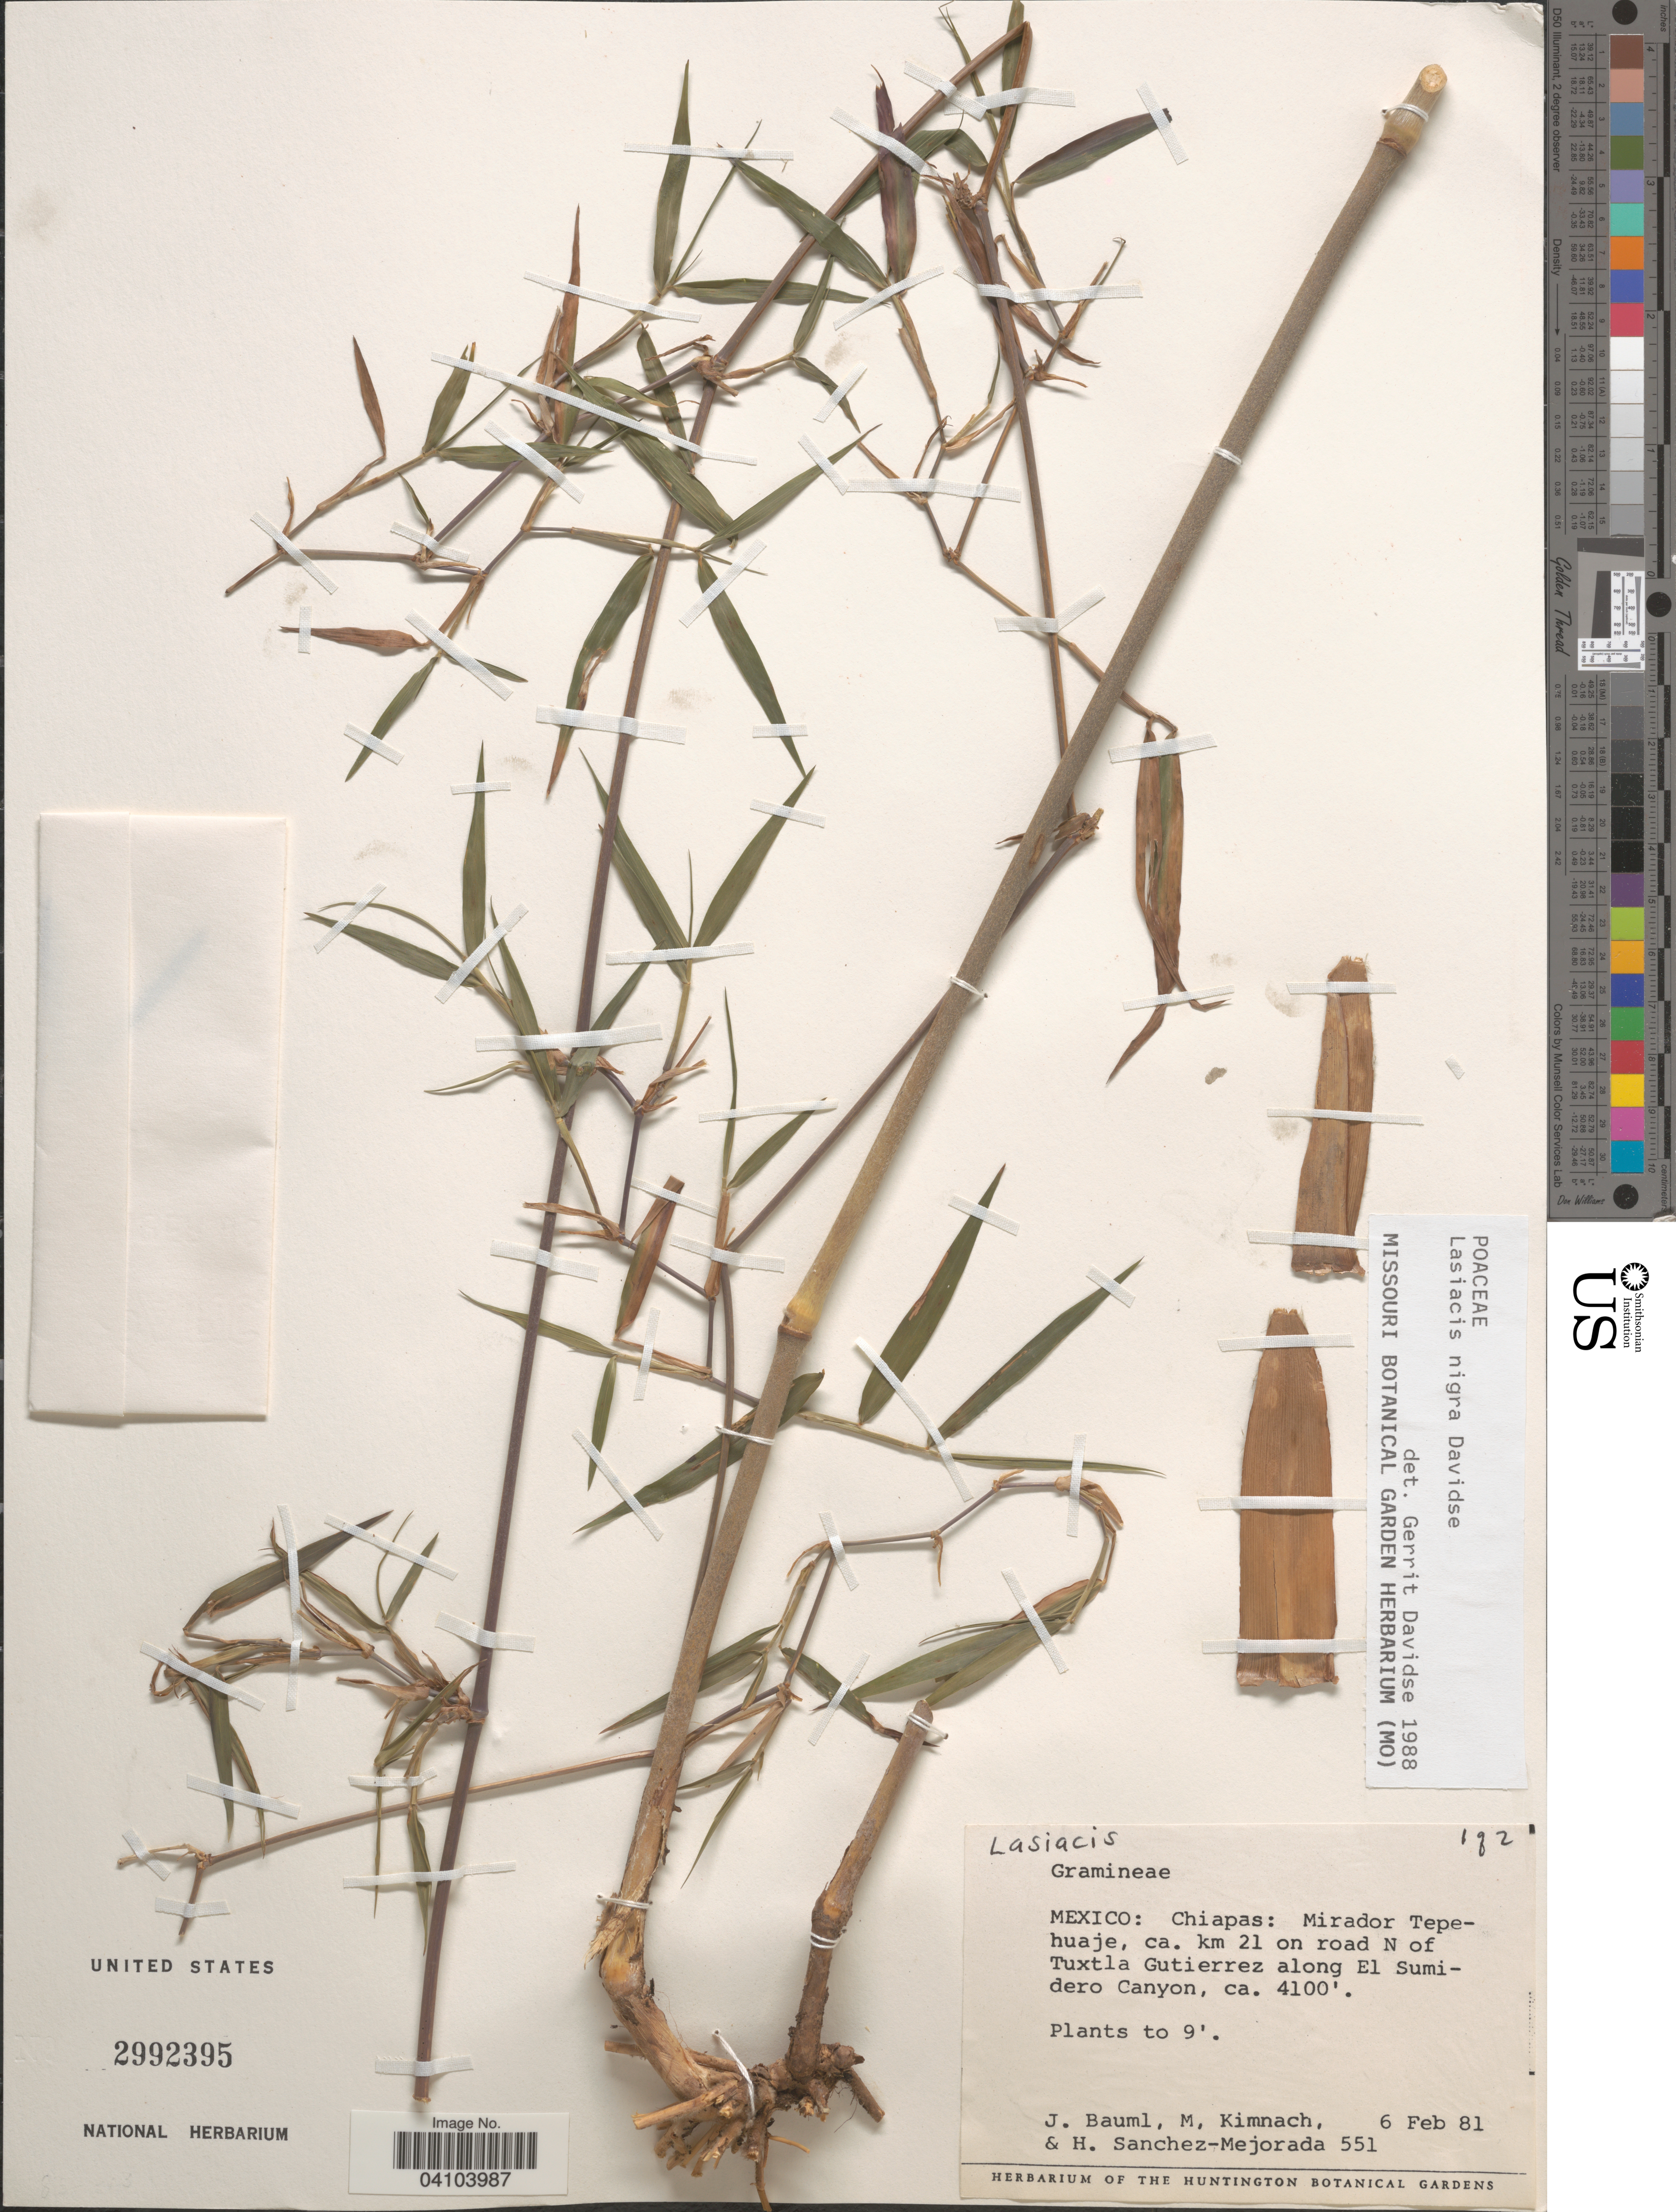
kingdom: Plantae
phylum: Tracheophyta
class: Liliopsida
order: Poales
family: Poaceae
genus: Lasiacis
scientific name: Lasiacis nigra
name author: Davidse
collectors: J. Bauml, M. W. Kimnach & H. Sánchez-Mejorada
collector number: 551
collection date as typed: Transcribed d/m/y: 6/2/81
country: Mexico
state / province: Chiapas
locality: Mirador Tepehuaje, ca. km 21 on road N of Tuxtla Gutierrez along El Sumidero Canyon.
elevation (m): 1250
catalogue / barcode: US 2992395